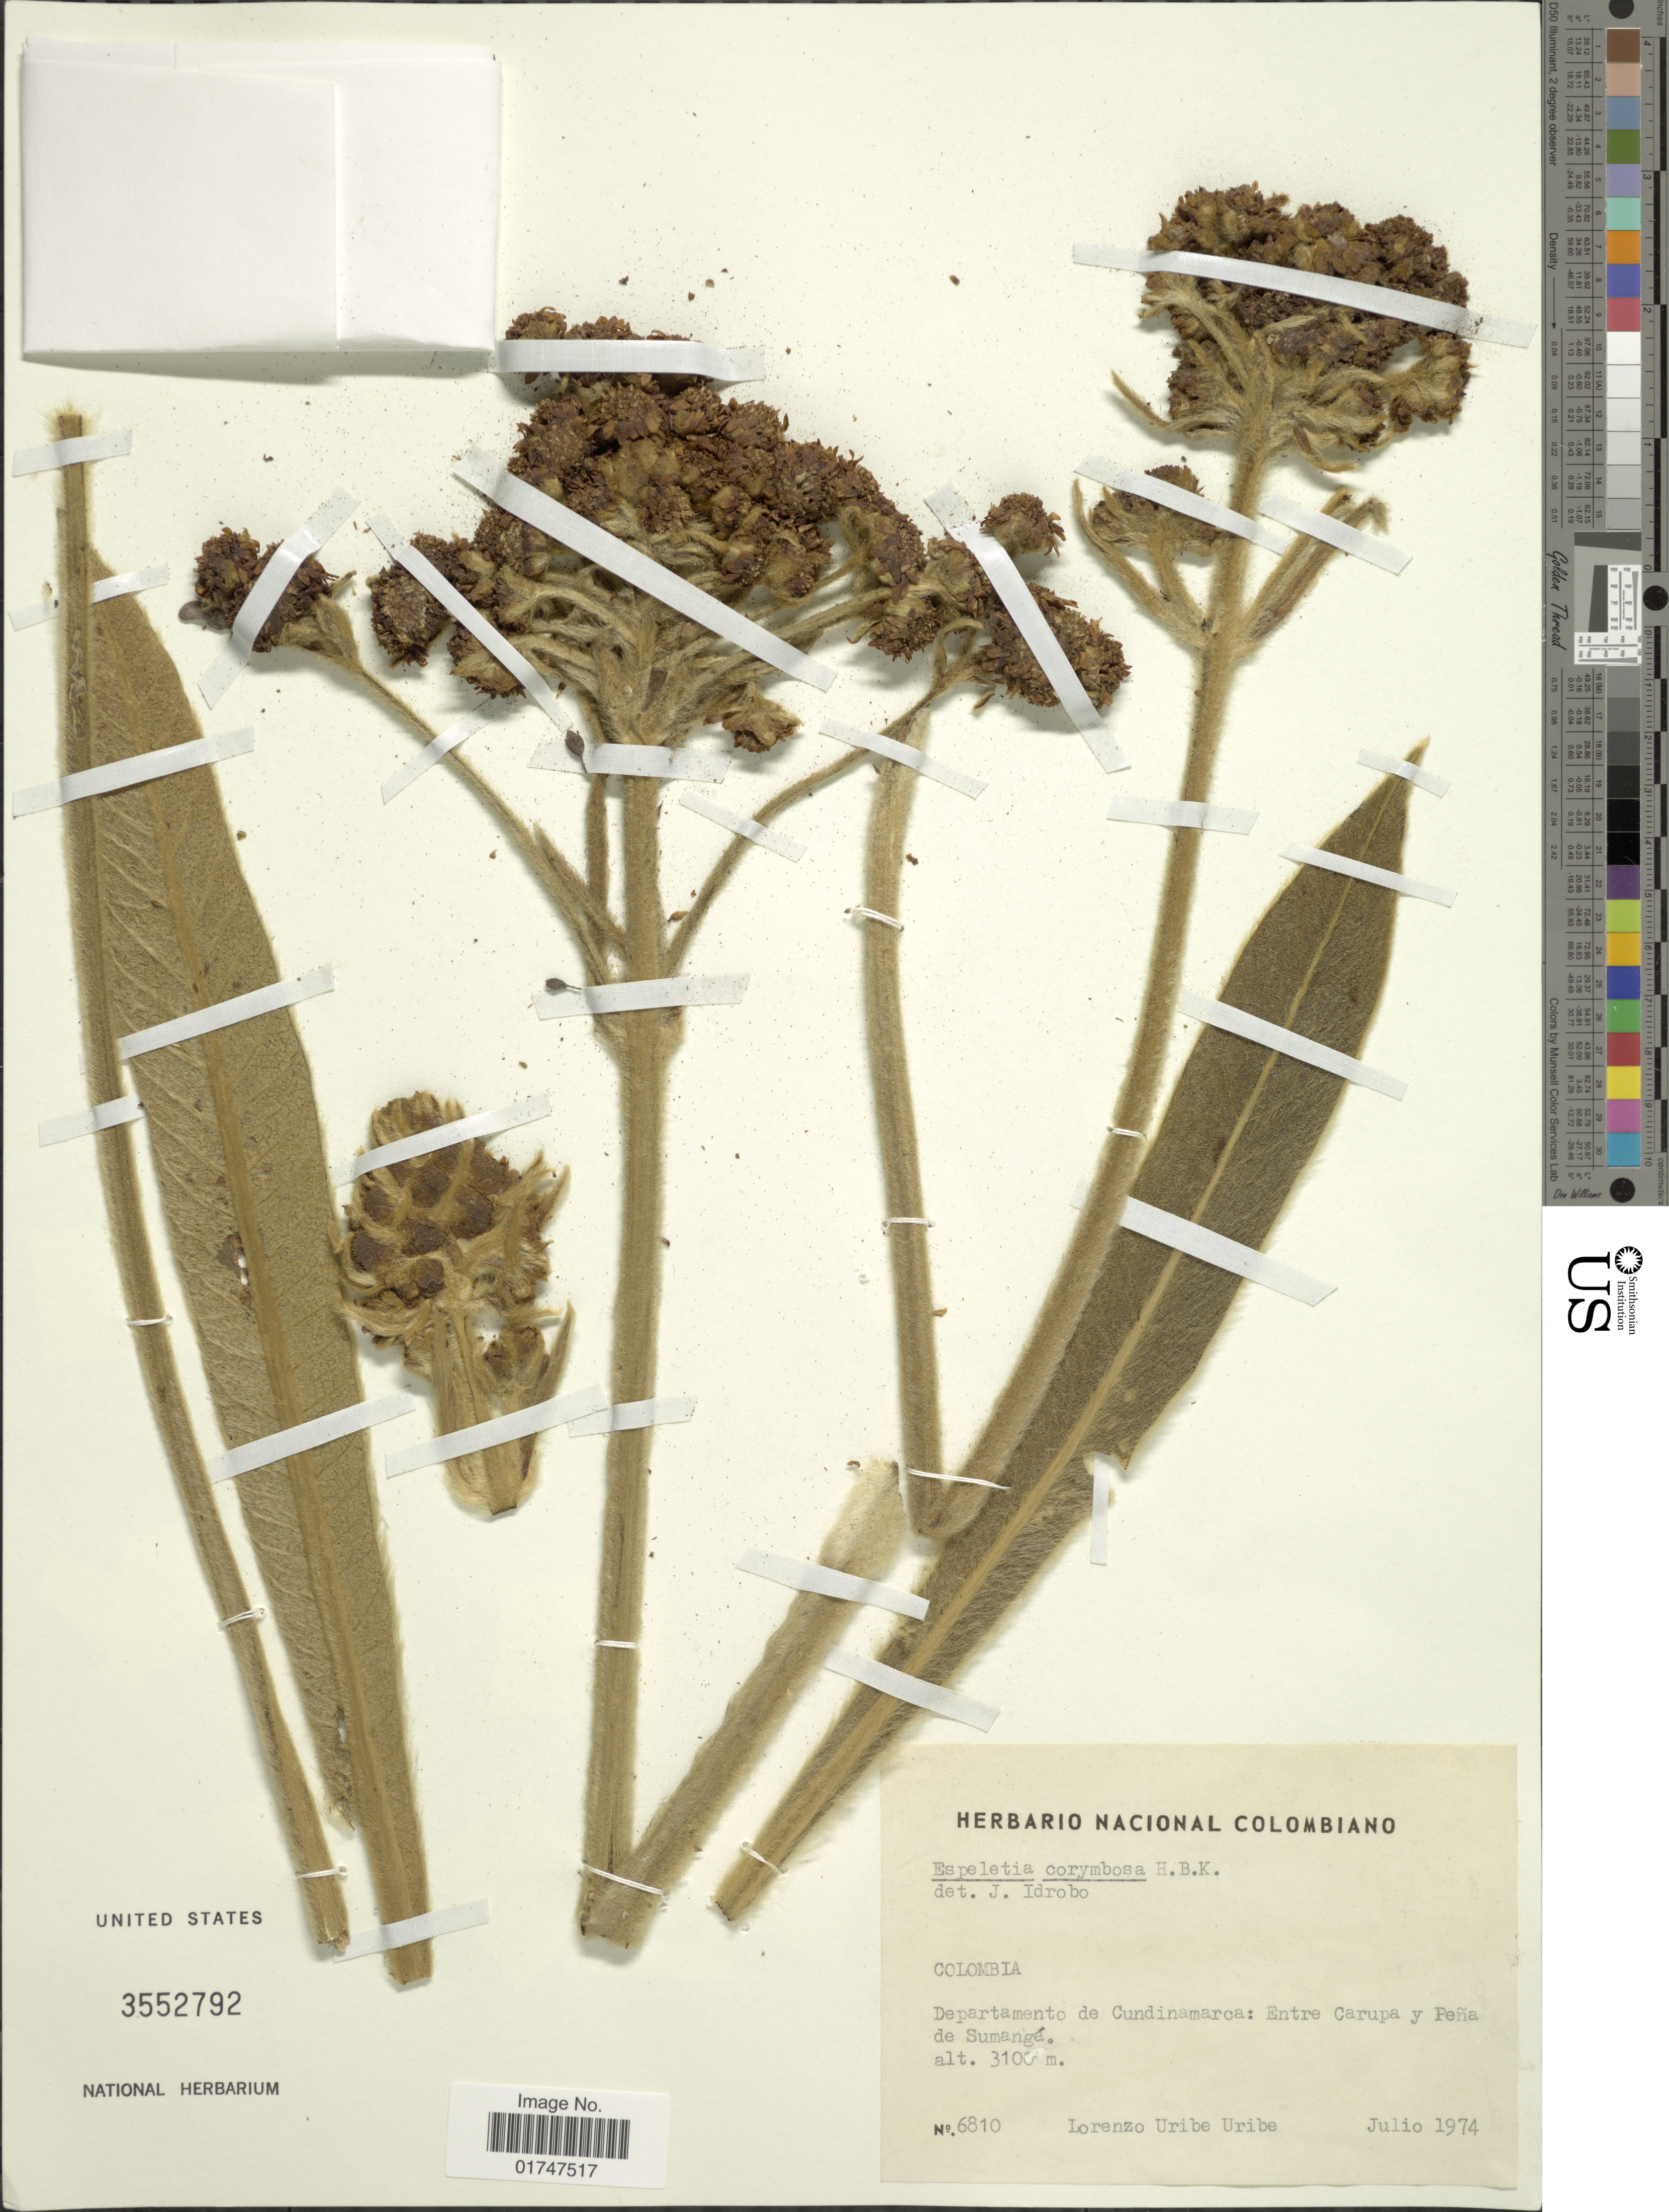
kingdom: Plantae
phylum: Tracheophyta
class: Magnoliopsida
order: Asterales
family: Asteraceae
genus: Espeletia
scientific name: Espeletia corymbosa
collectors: L. Uribe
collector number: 6810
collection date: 1974-07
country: Colombia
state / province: Cundinamarca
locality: Entre Carupa y Peña de Sumangá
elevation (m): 3100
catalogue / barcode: US 3552792